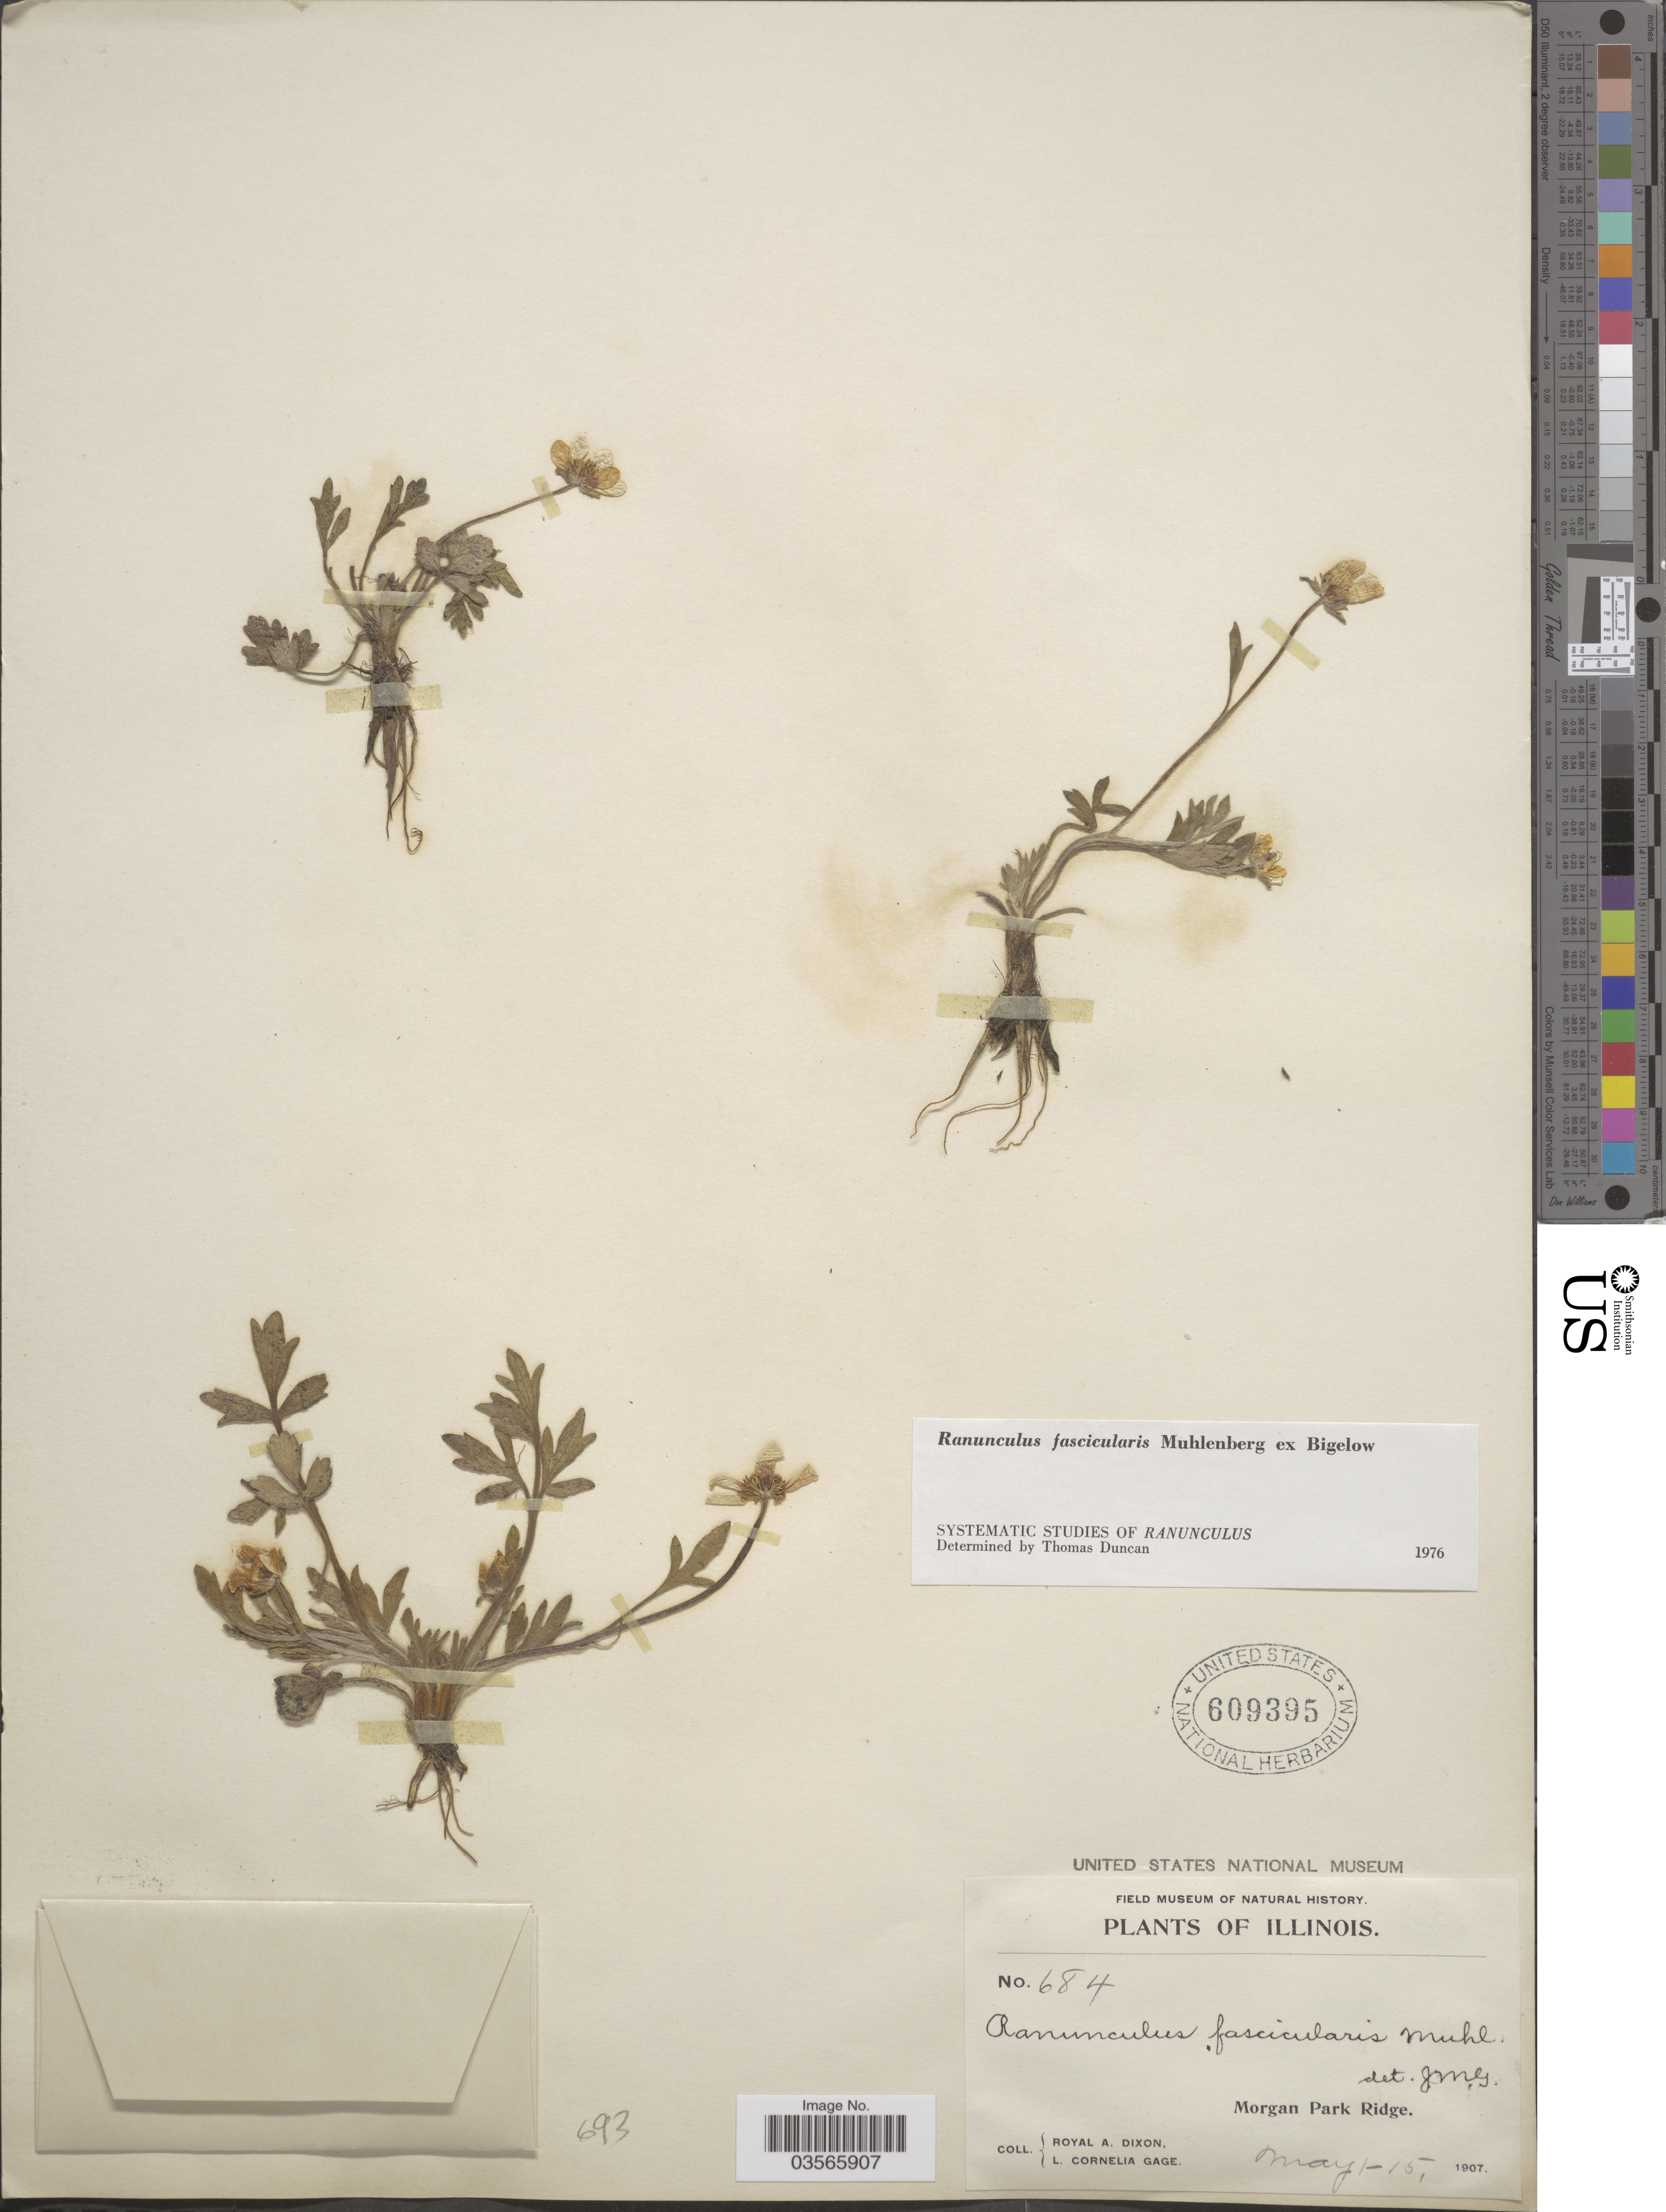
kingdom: Plantae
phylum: Tracheophyta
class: Magnoliopsida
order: Ranunculales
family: Ranunculaceae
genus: Ranunculus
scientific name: Ranunculus fascicularis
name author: Muhl. ex Bigelow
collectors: R. A. Dixon & L. Gage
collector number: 684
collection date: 1907-05-01/1907-05-15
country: United States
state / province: Illinois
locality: Morgan Park Ridge.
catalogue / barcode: US 609395